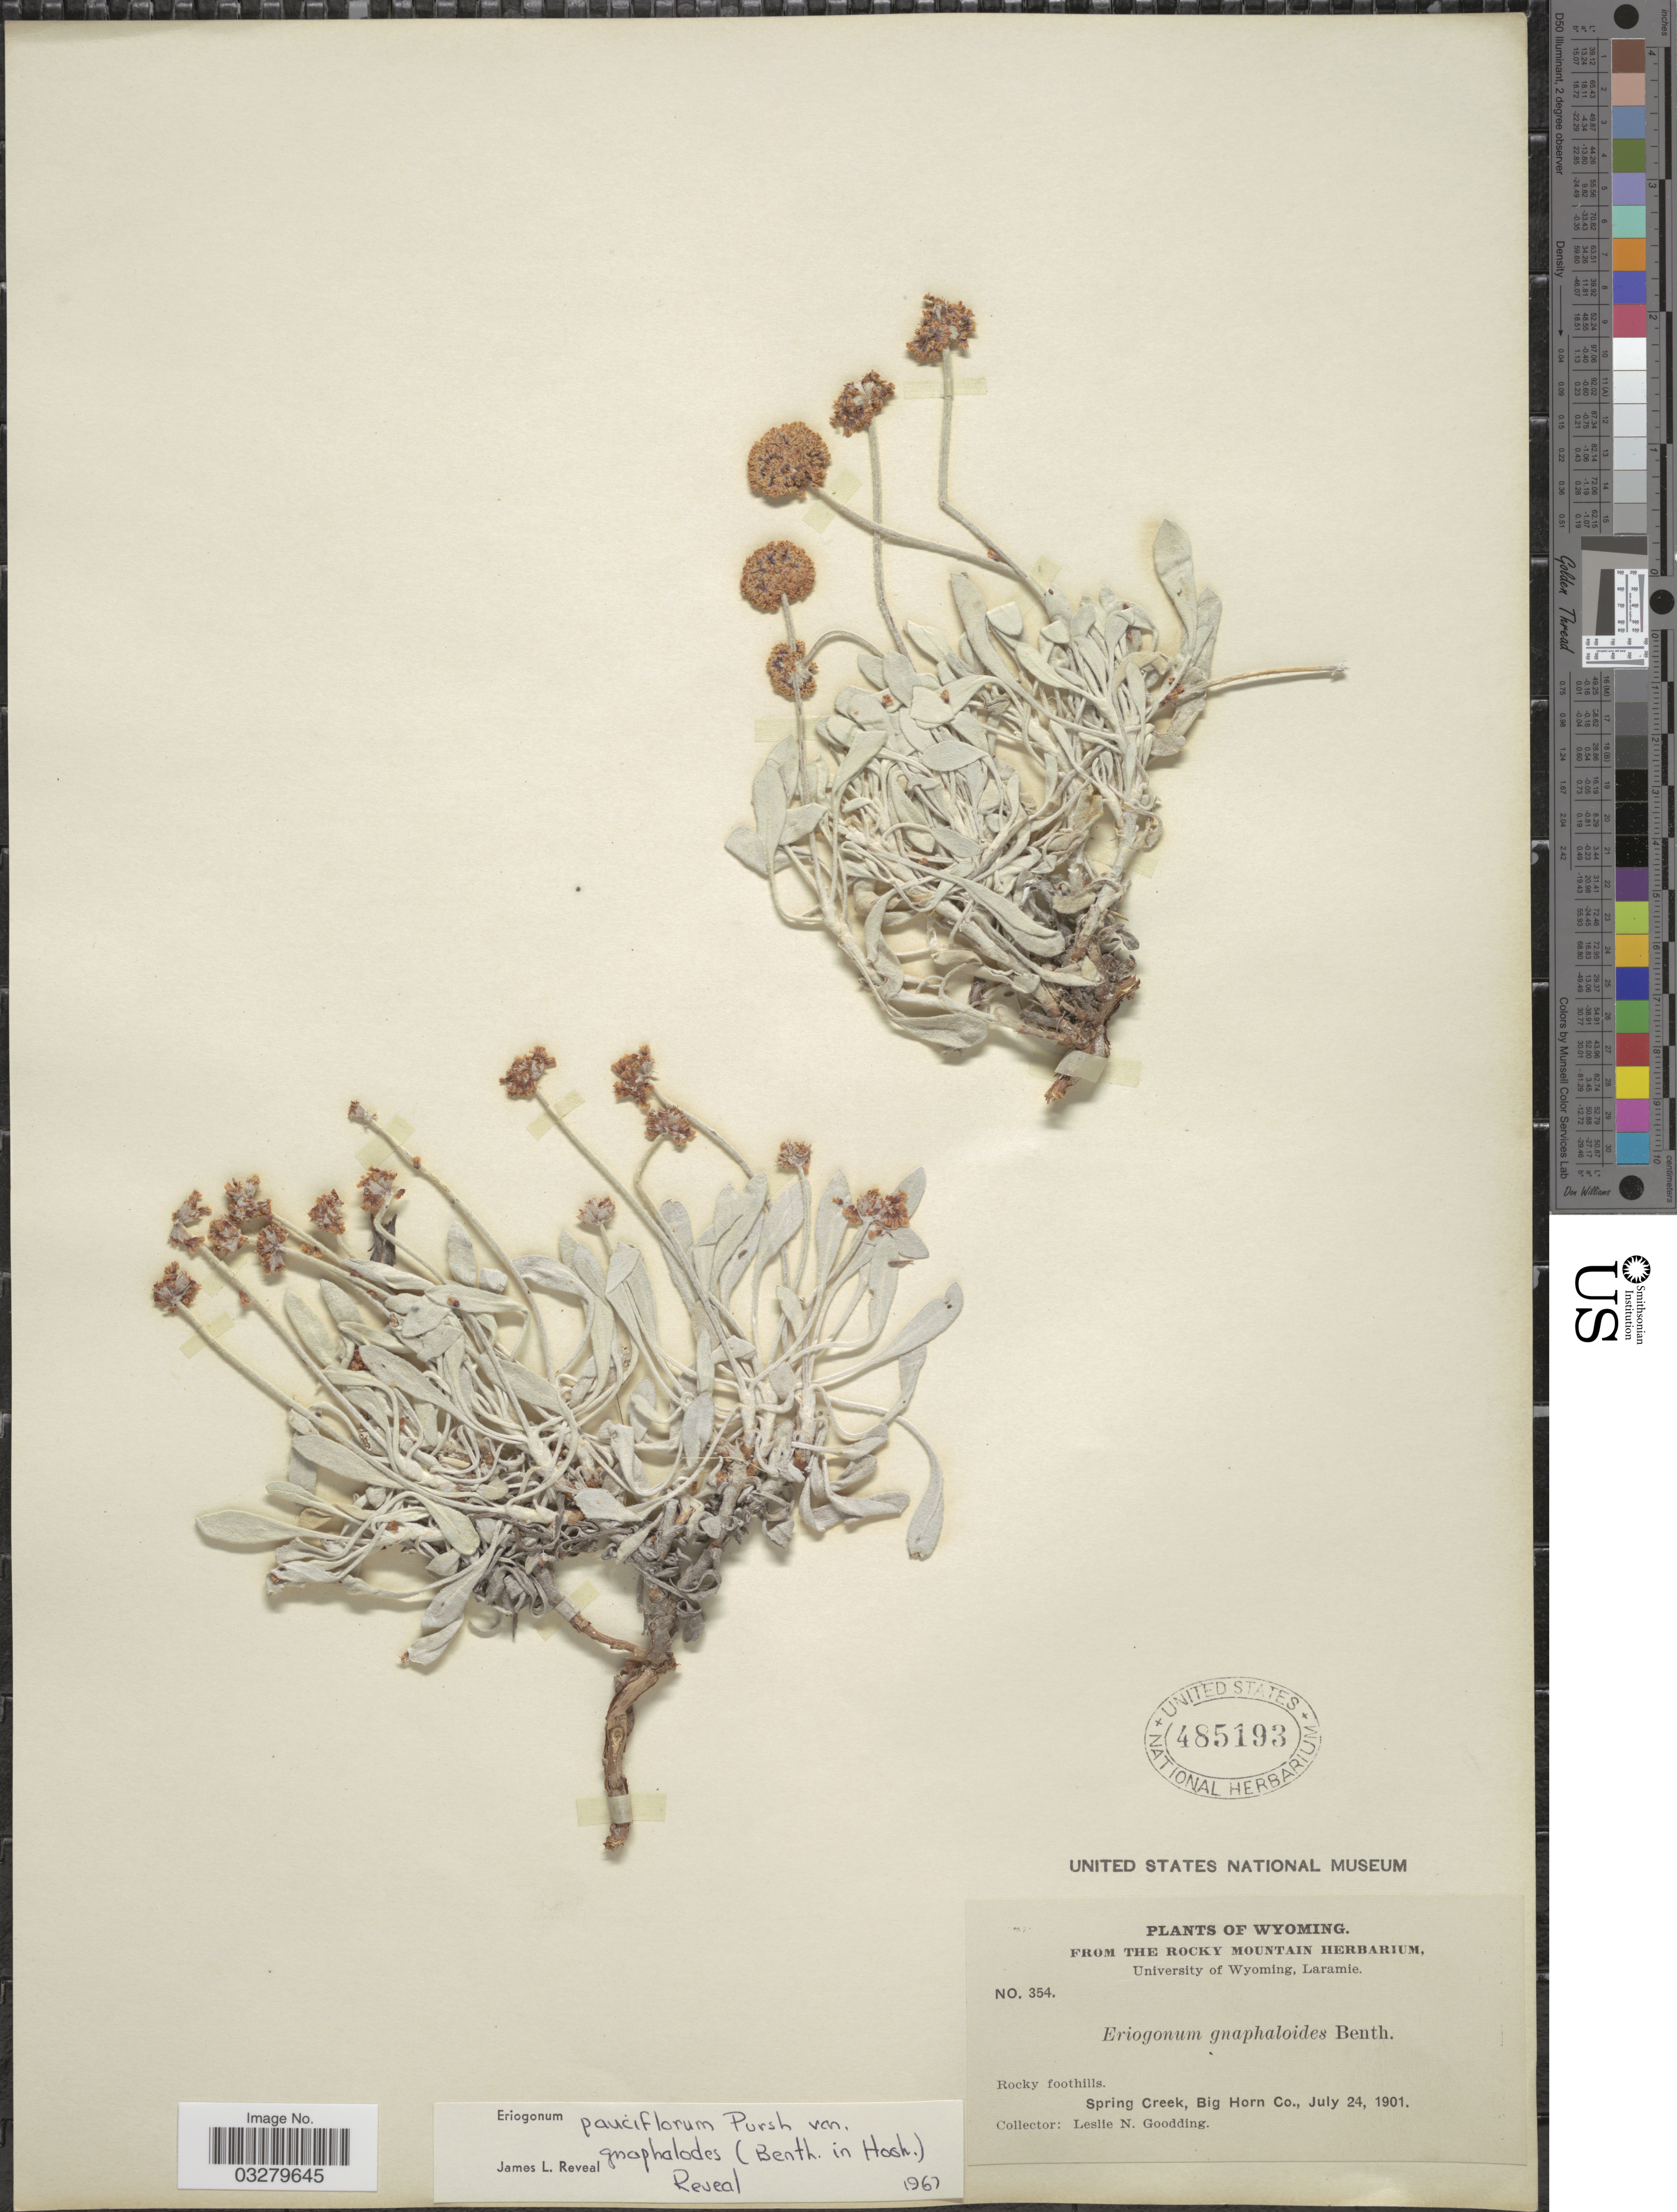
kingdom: Plantae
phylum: Tracheophyta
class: Magnoliopsida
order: Caryophyllales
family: Polygonaceae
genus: Eriogonum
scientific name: Eriogonum pauciflorum var. gnaphalodes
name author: (Benth.) Reveal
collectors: L. N. Goodding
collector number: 354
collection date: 1901-07-24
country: United States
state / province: Wyoming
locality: Rocky foothills. Spring Creek, Big Horn Co.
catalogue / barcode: US 485193